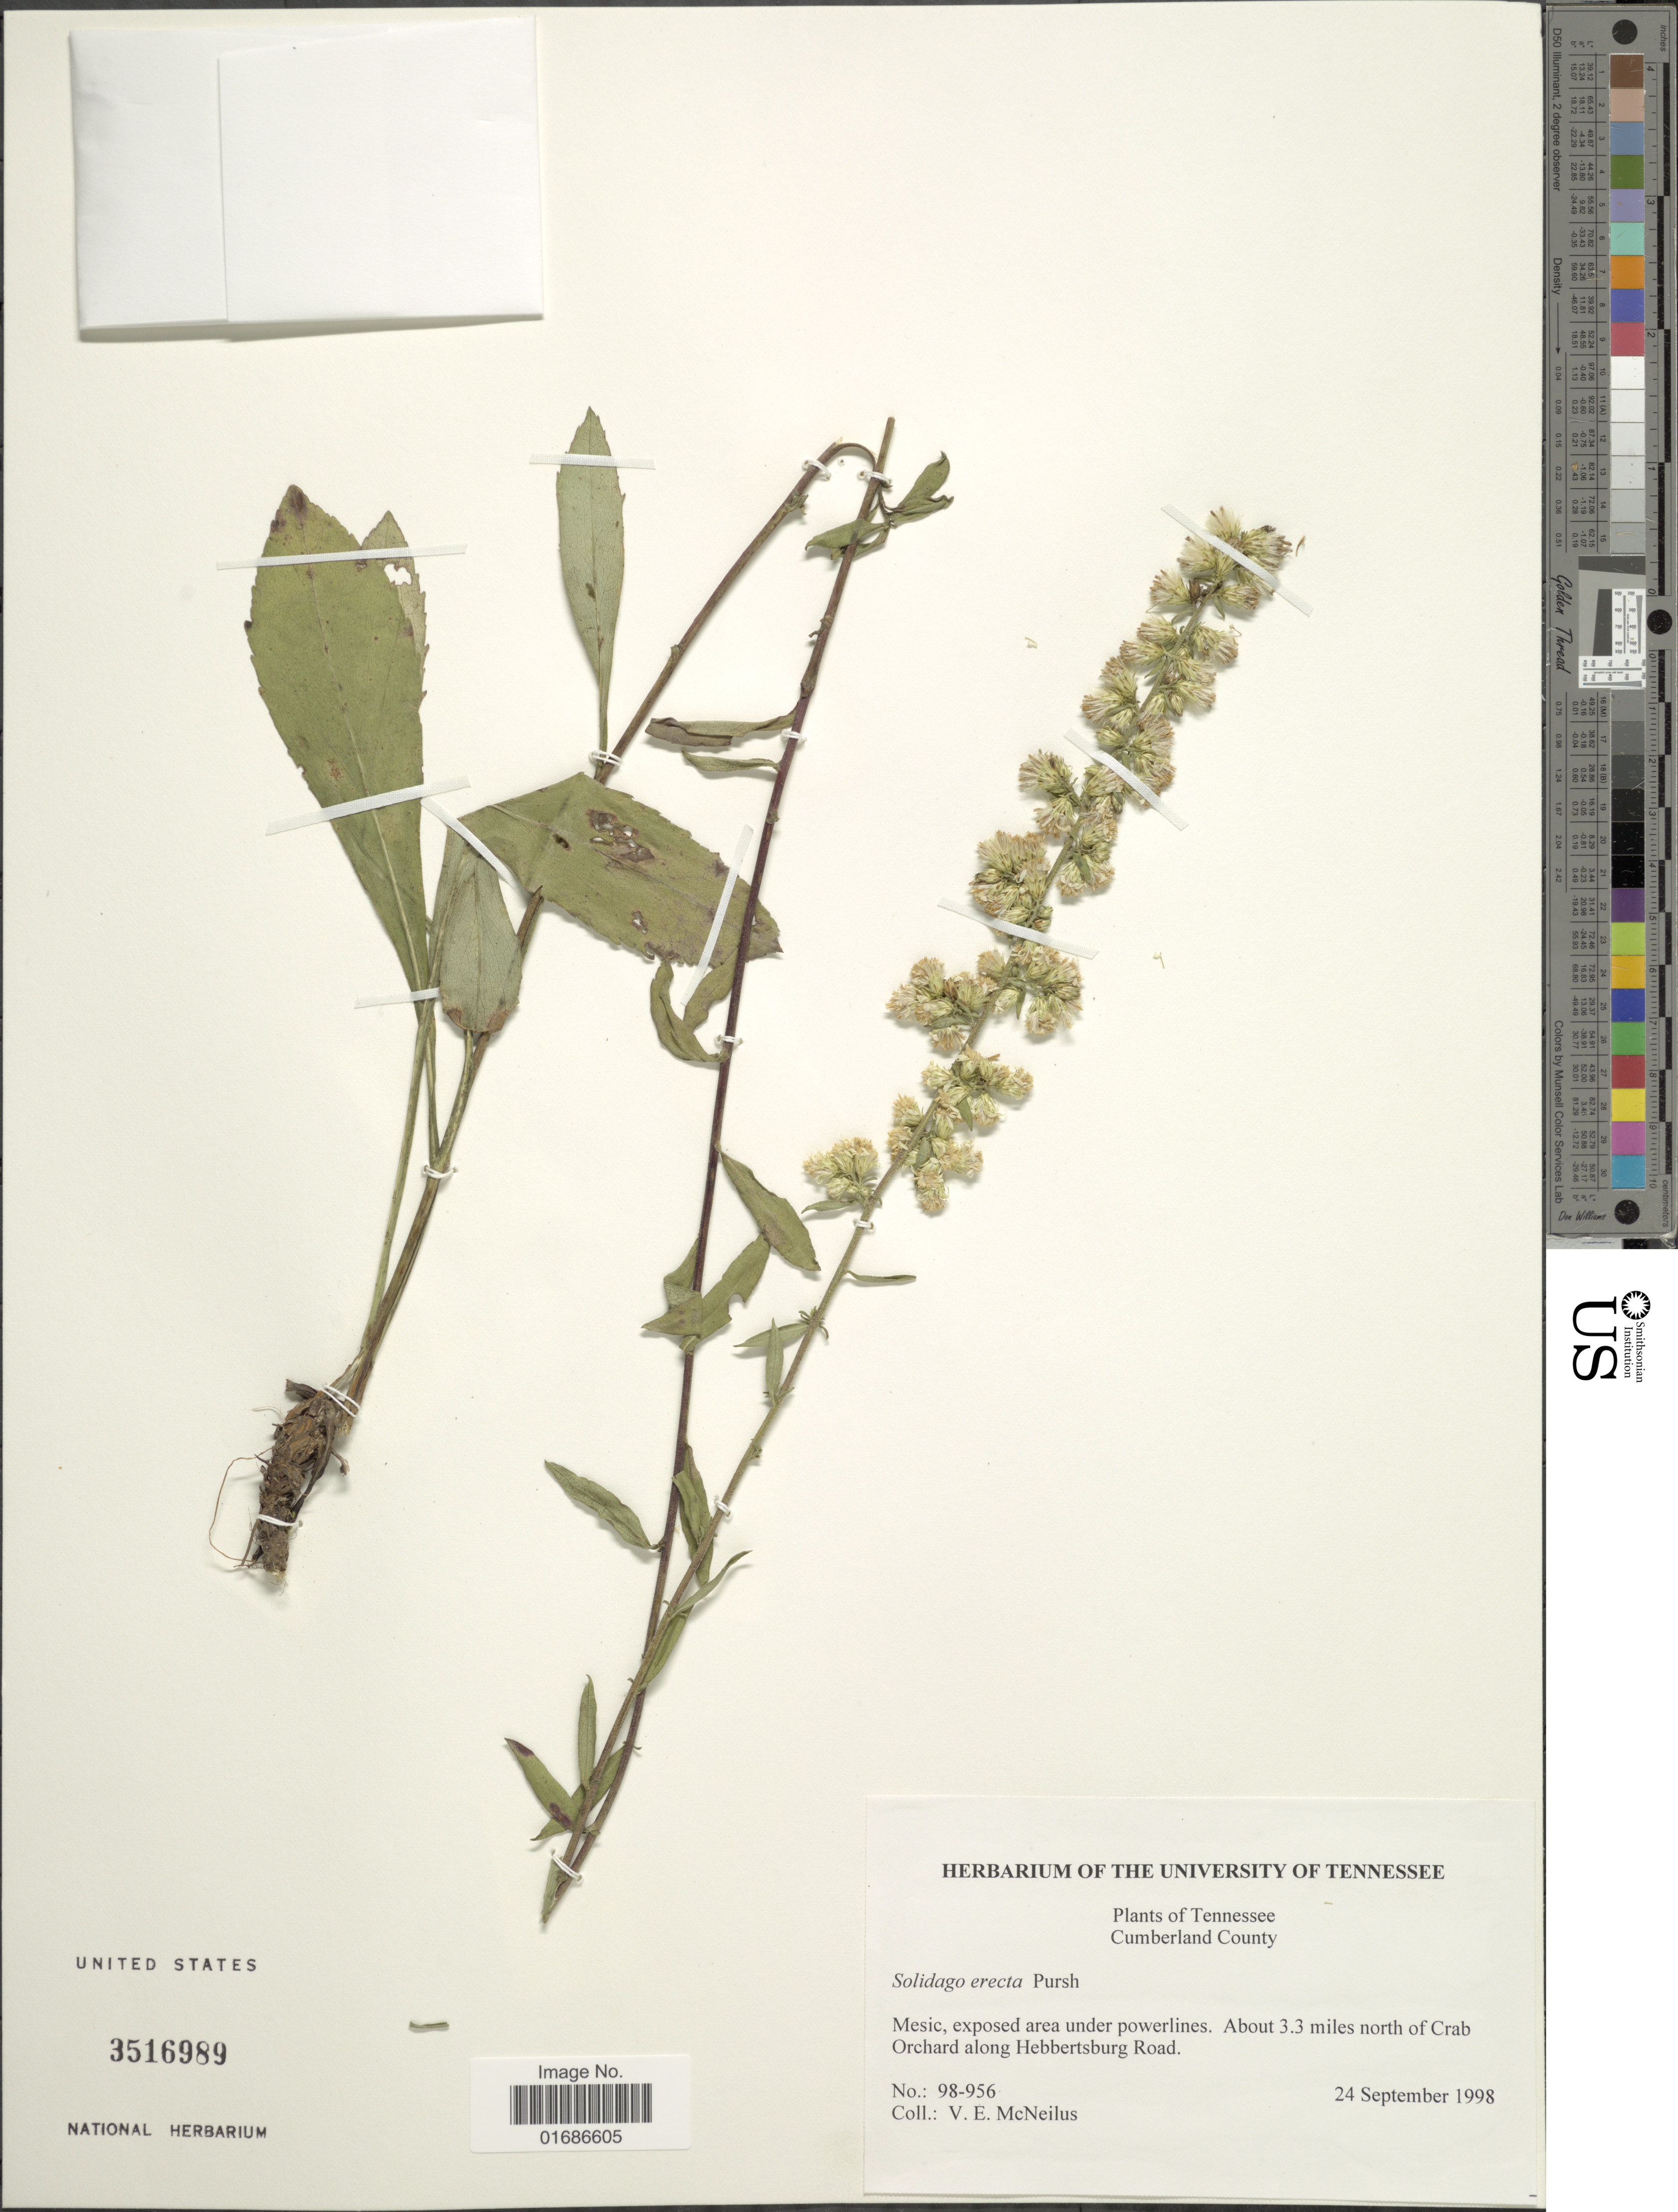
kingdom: Plantae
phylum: Tracheophyta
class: Magnoliopsida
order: Asterales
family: Asteraceae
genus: Solidago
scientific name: Solidago erecta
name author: Pursh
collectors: V. Mcneilus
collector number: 98-956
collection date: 1998-09-24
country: United States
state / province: Tennessee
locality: Cumberland County, About 3.3 miles north of Crab Orchard along Hebbertsburg Road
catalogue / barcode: US 3516989